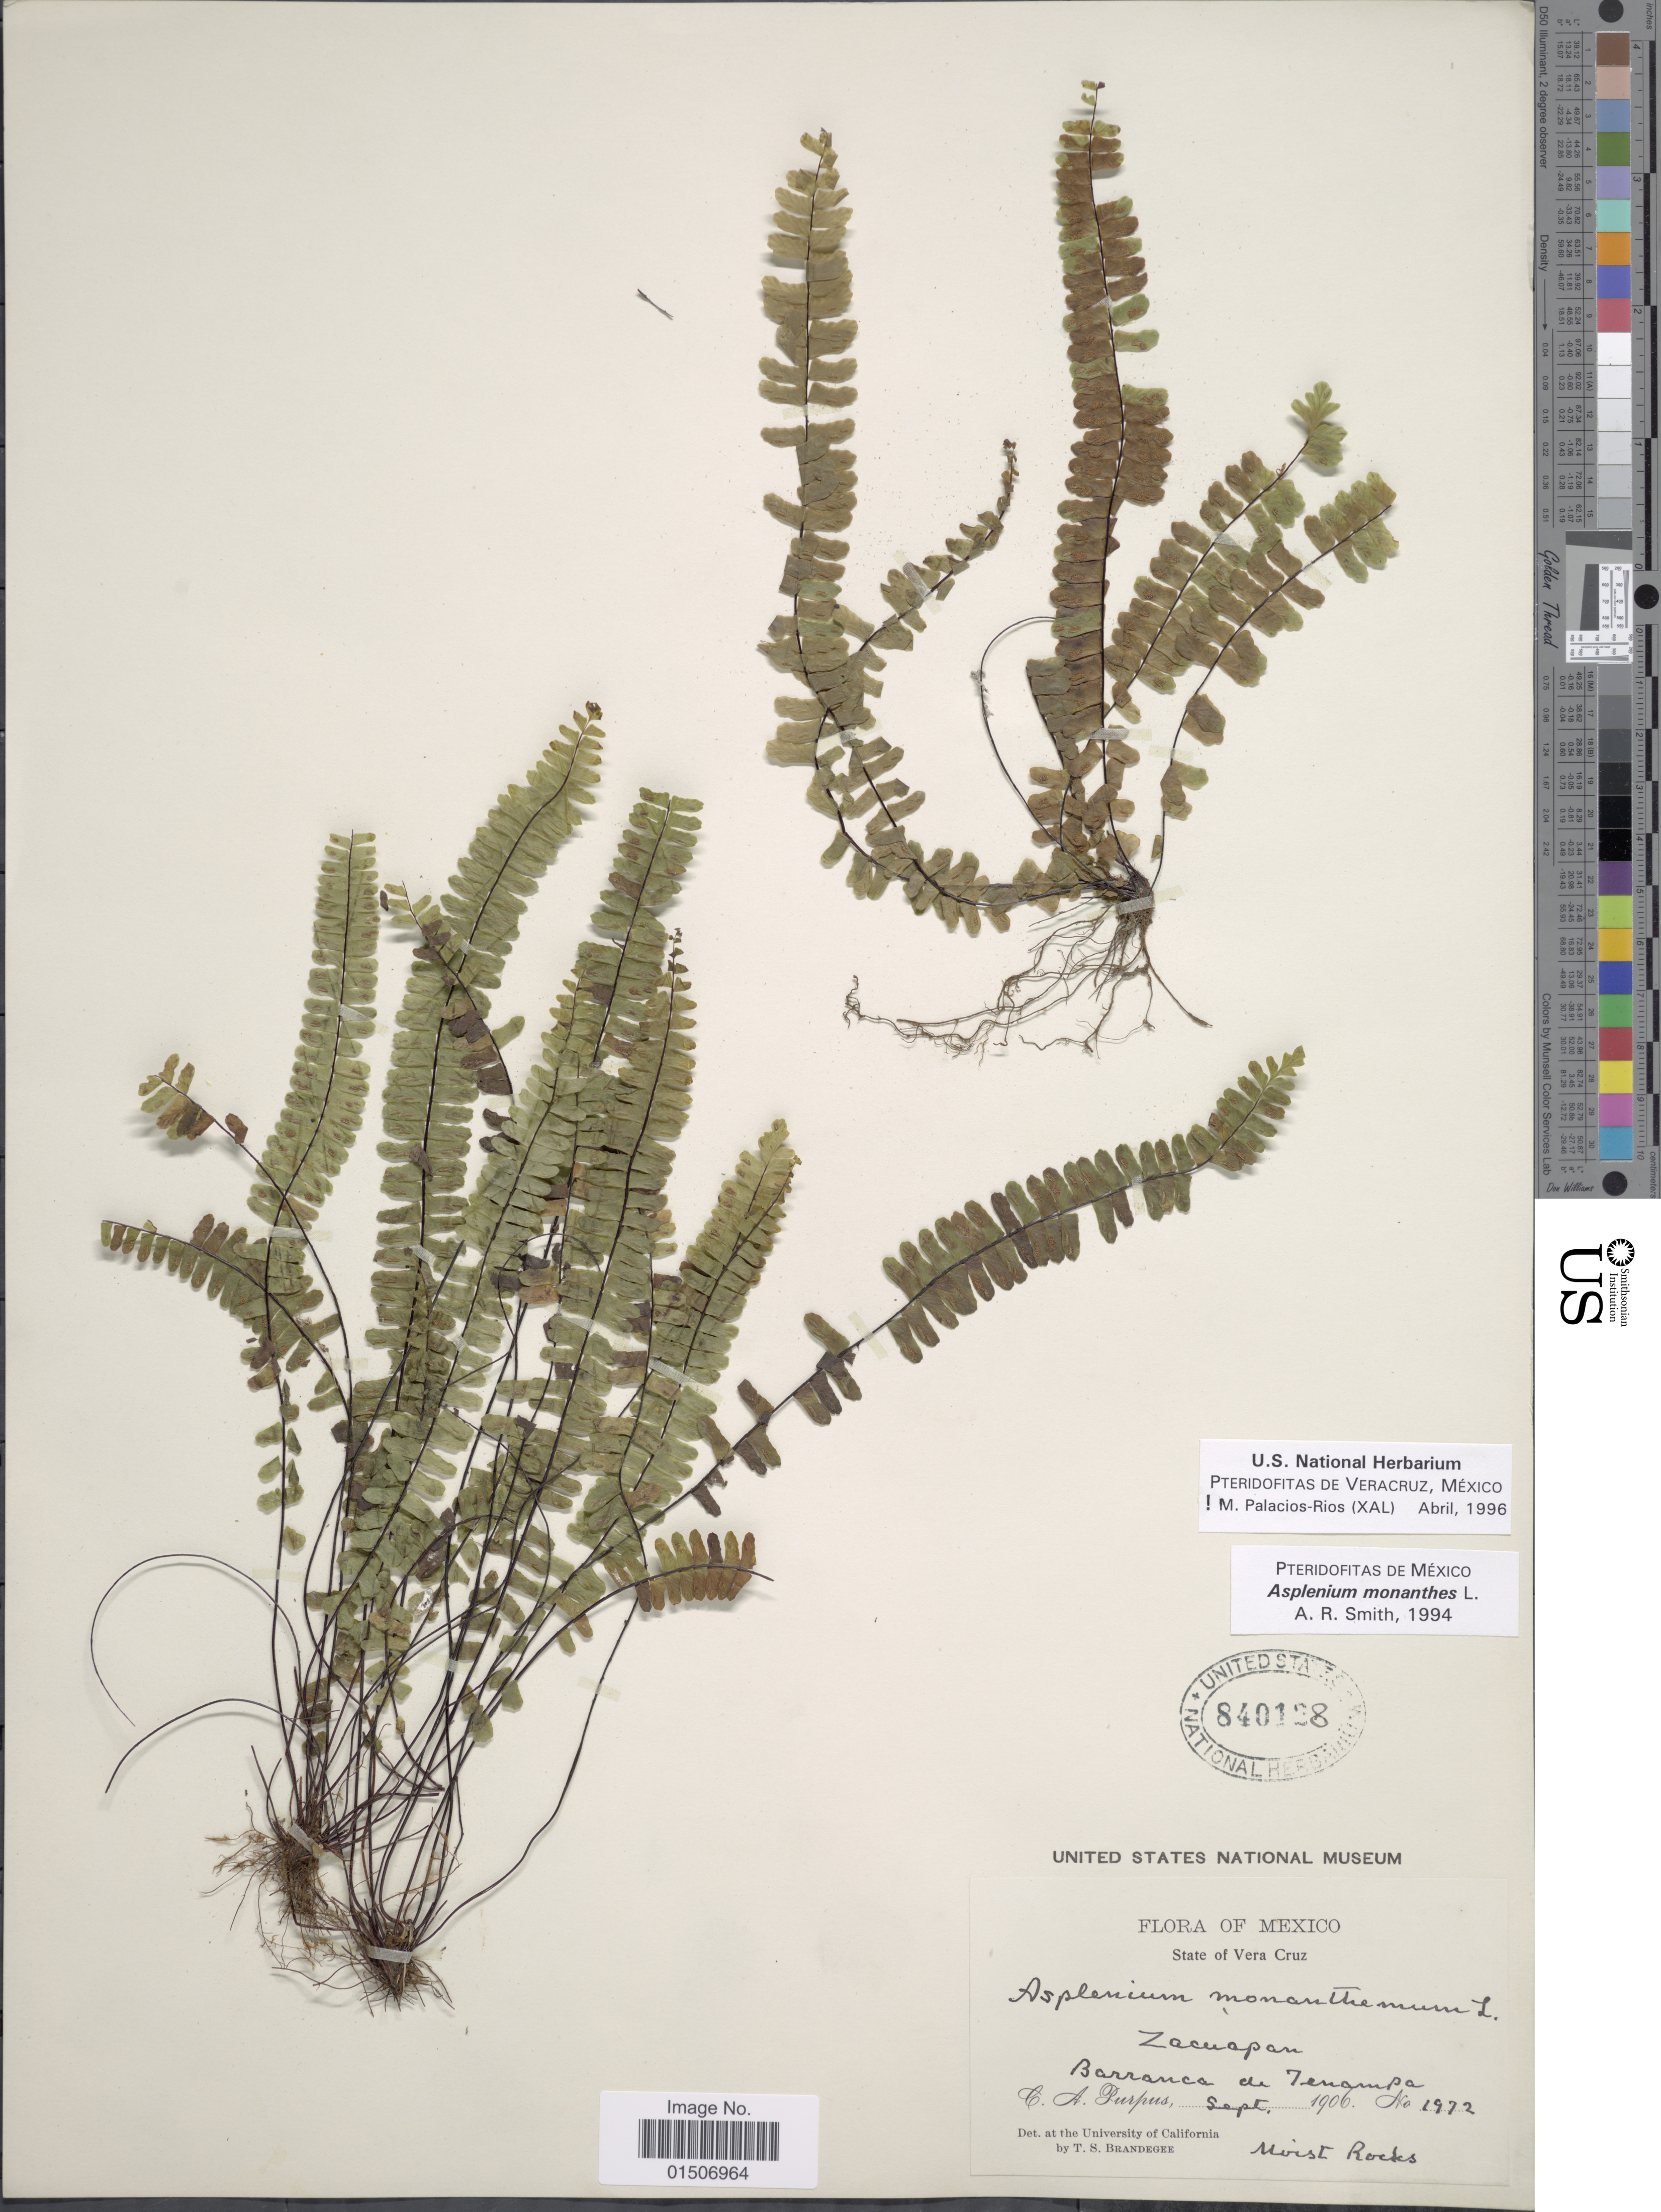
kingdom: Plantae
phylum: Tracheophyta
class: Polypodiopsida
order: Polypodiales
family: Aspleniaceae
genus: Asplenium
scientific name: Asplenium monanthes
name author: L.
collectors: C. A. Purpus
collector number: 1972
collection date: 1906-09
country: Mexico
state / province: Veracruz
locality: State of Vera Cruz, Zacuapan, barranca de Tenampa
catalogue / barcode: US 840128